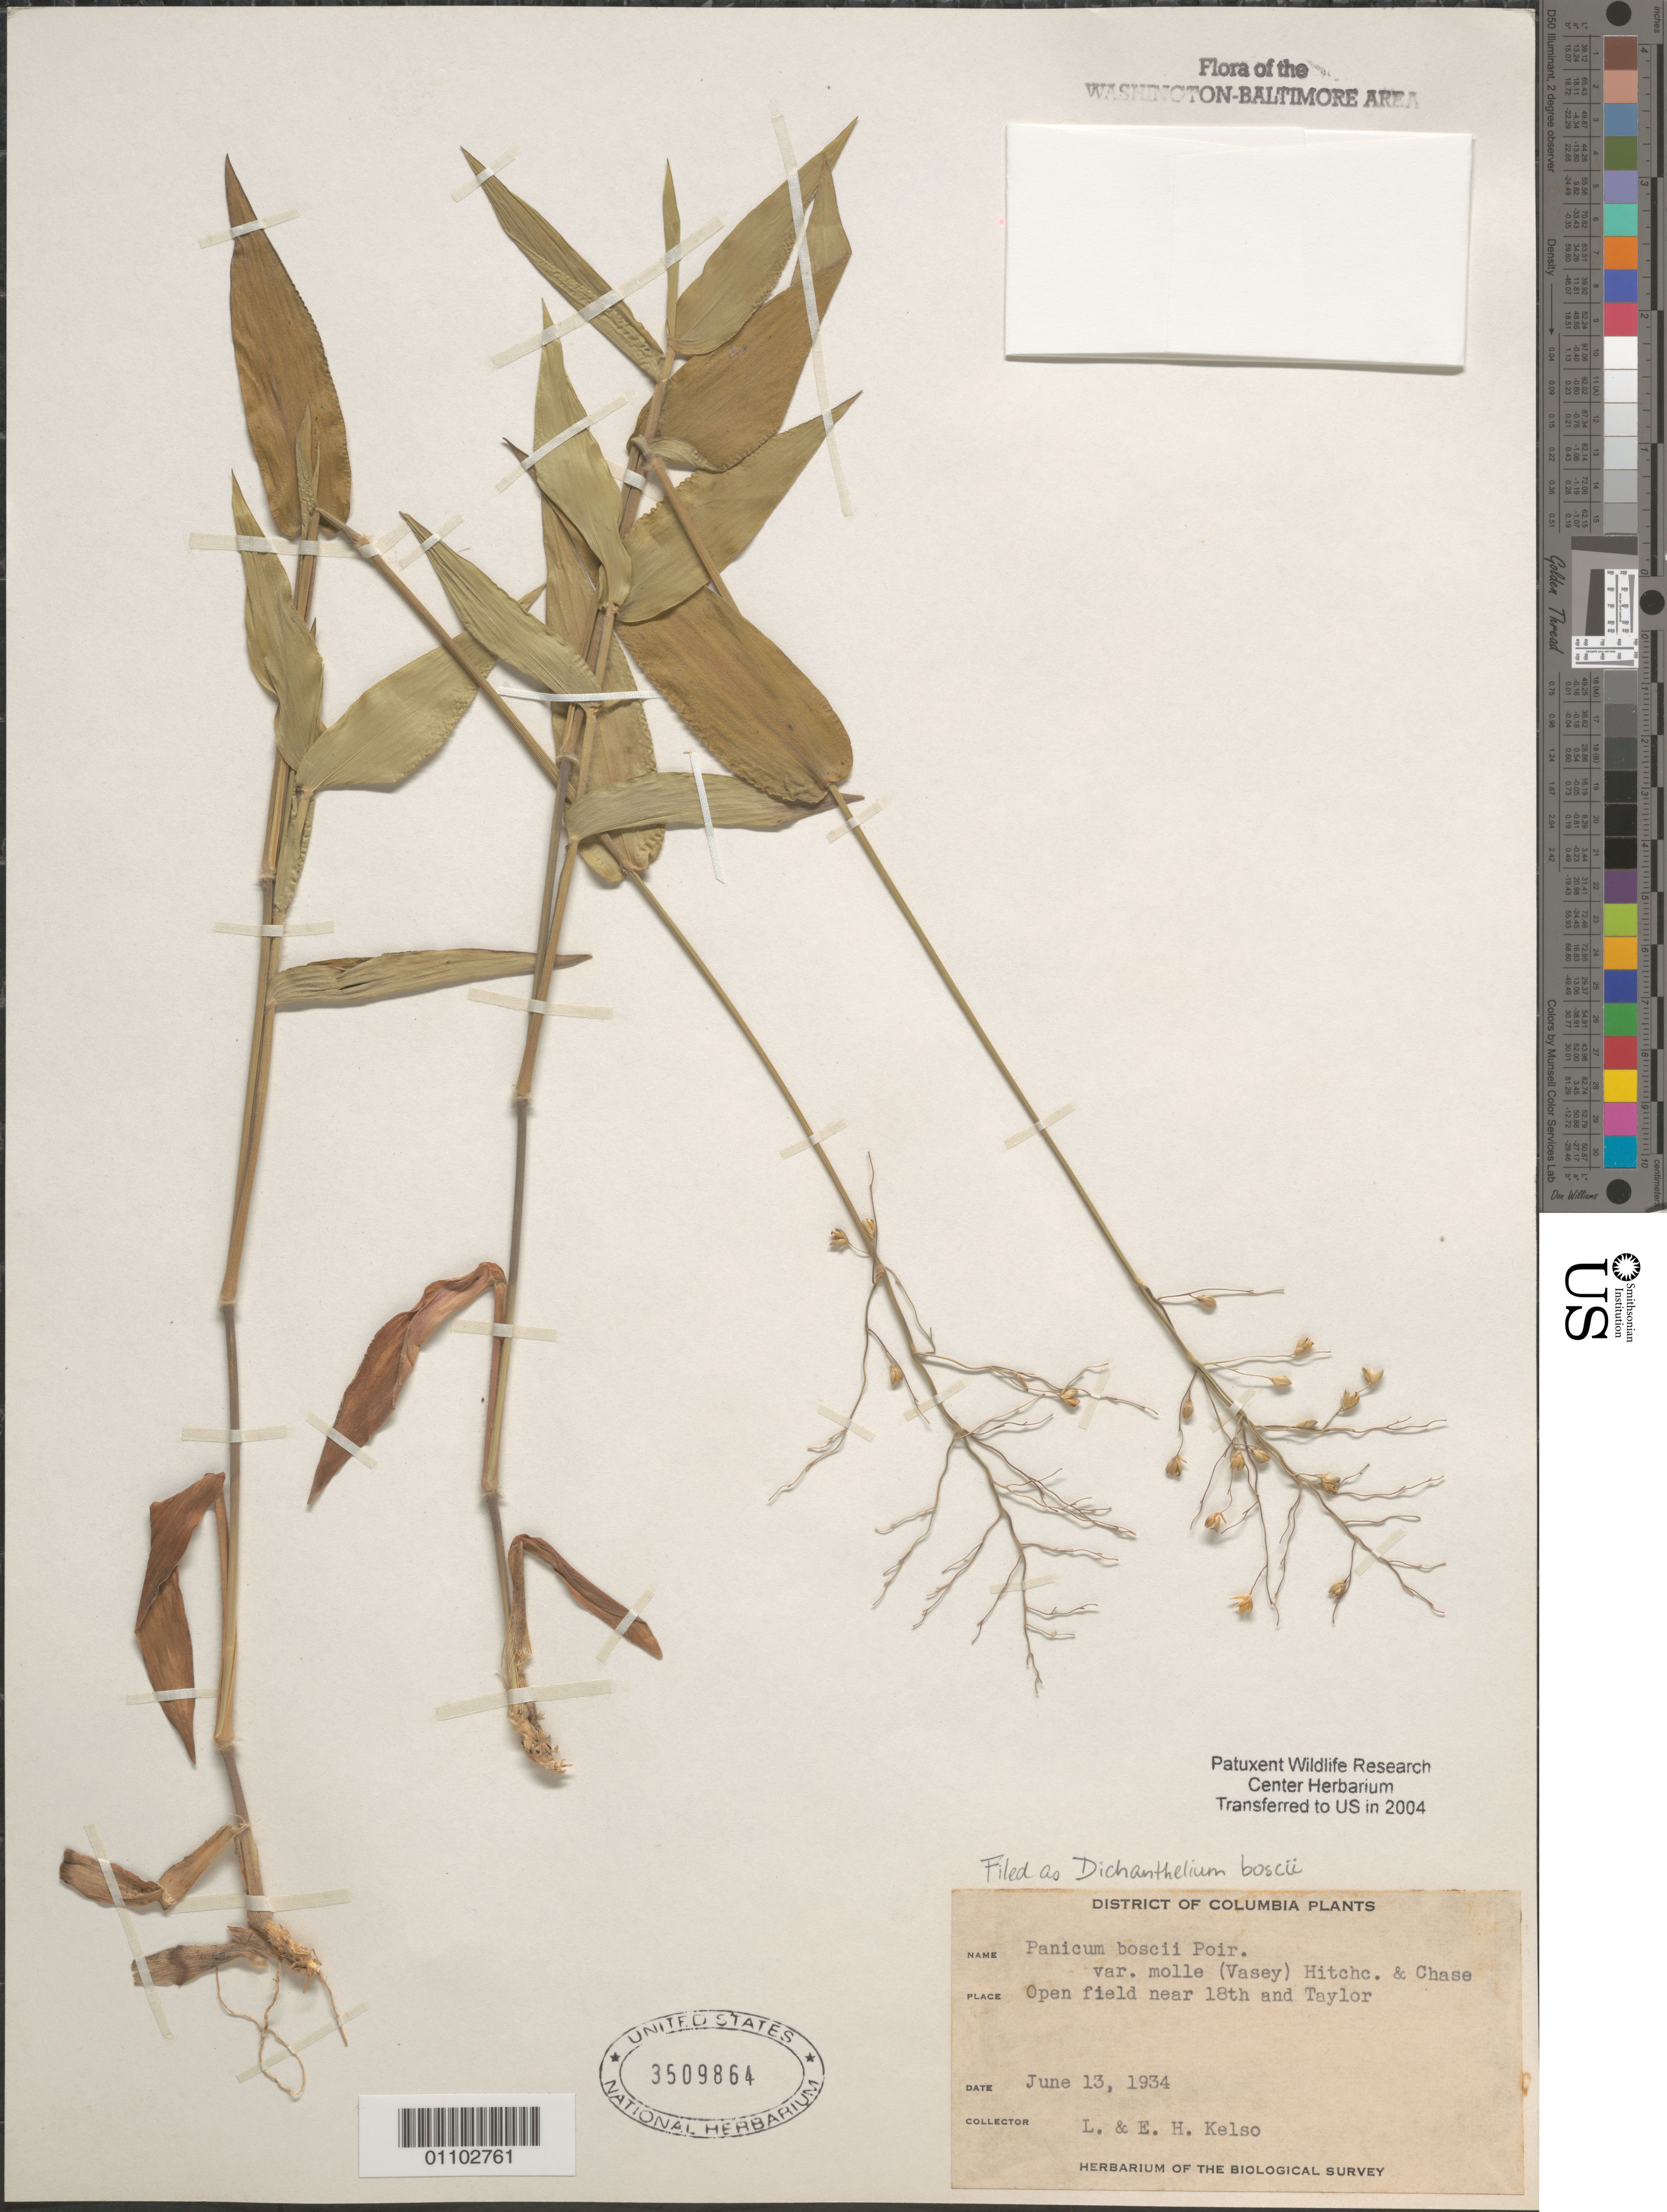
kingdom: Plantae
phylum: Tracheophyta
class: Liliopsida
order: Poales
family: Poaceae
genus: Dichanthelium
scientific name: Dichanthelium boscii var. molle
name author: (Poir.) Gould & C.A. Clark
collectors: L. H. Kelso & E. Kelso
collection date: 1934-06-13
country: United States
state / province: District of Columbia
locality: Near 18th and Taylor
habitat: Open field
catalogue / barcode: US 3509864